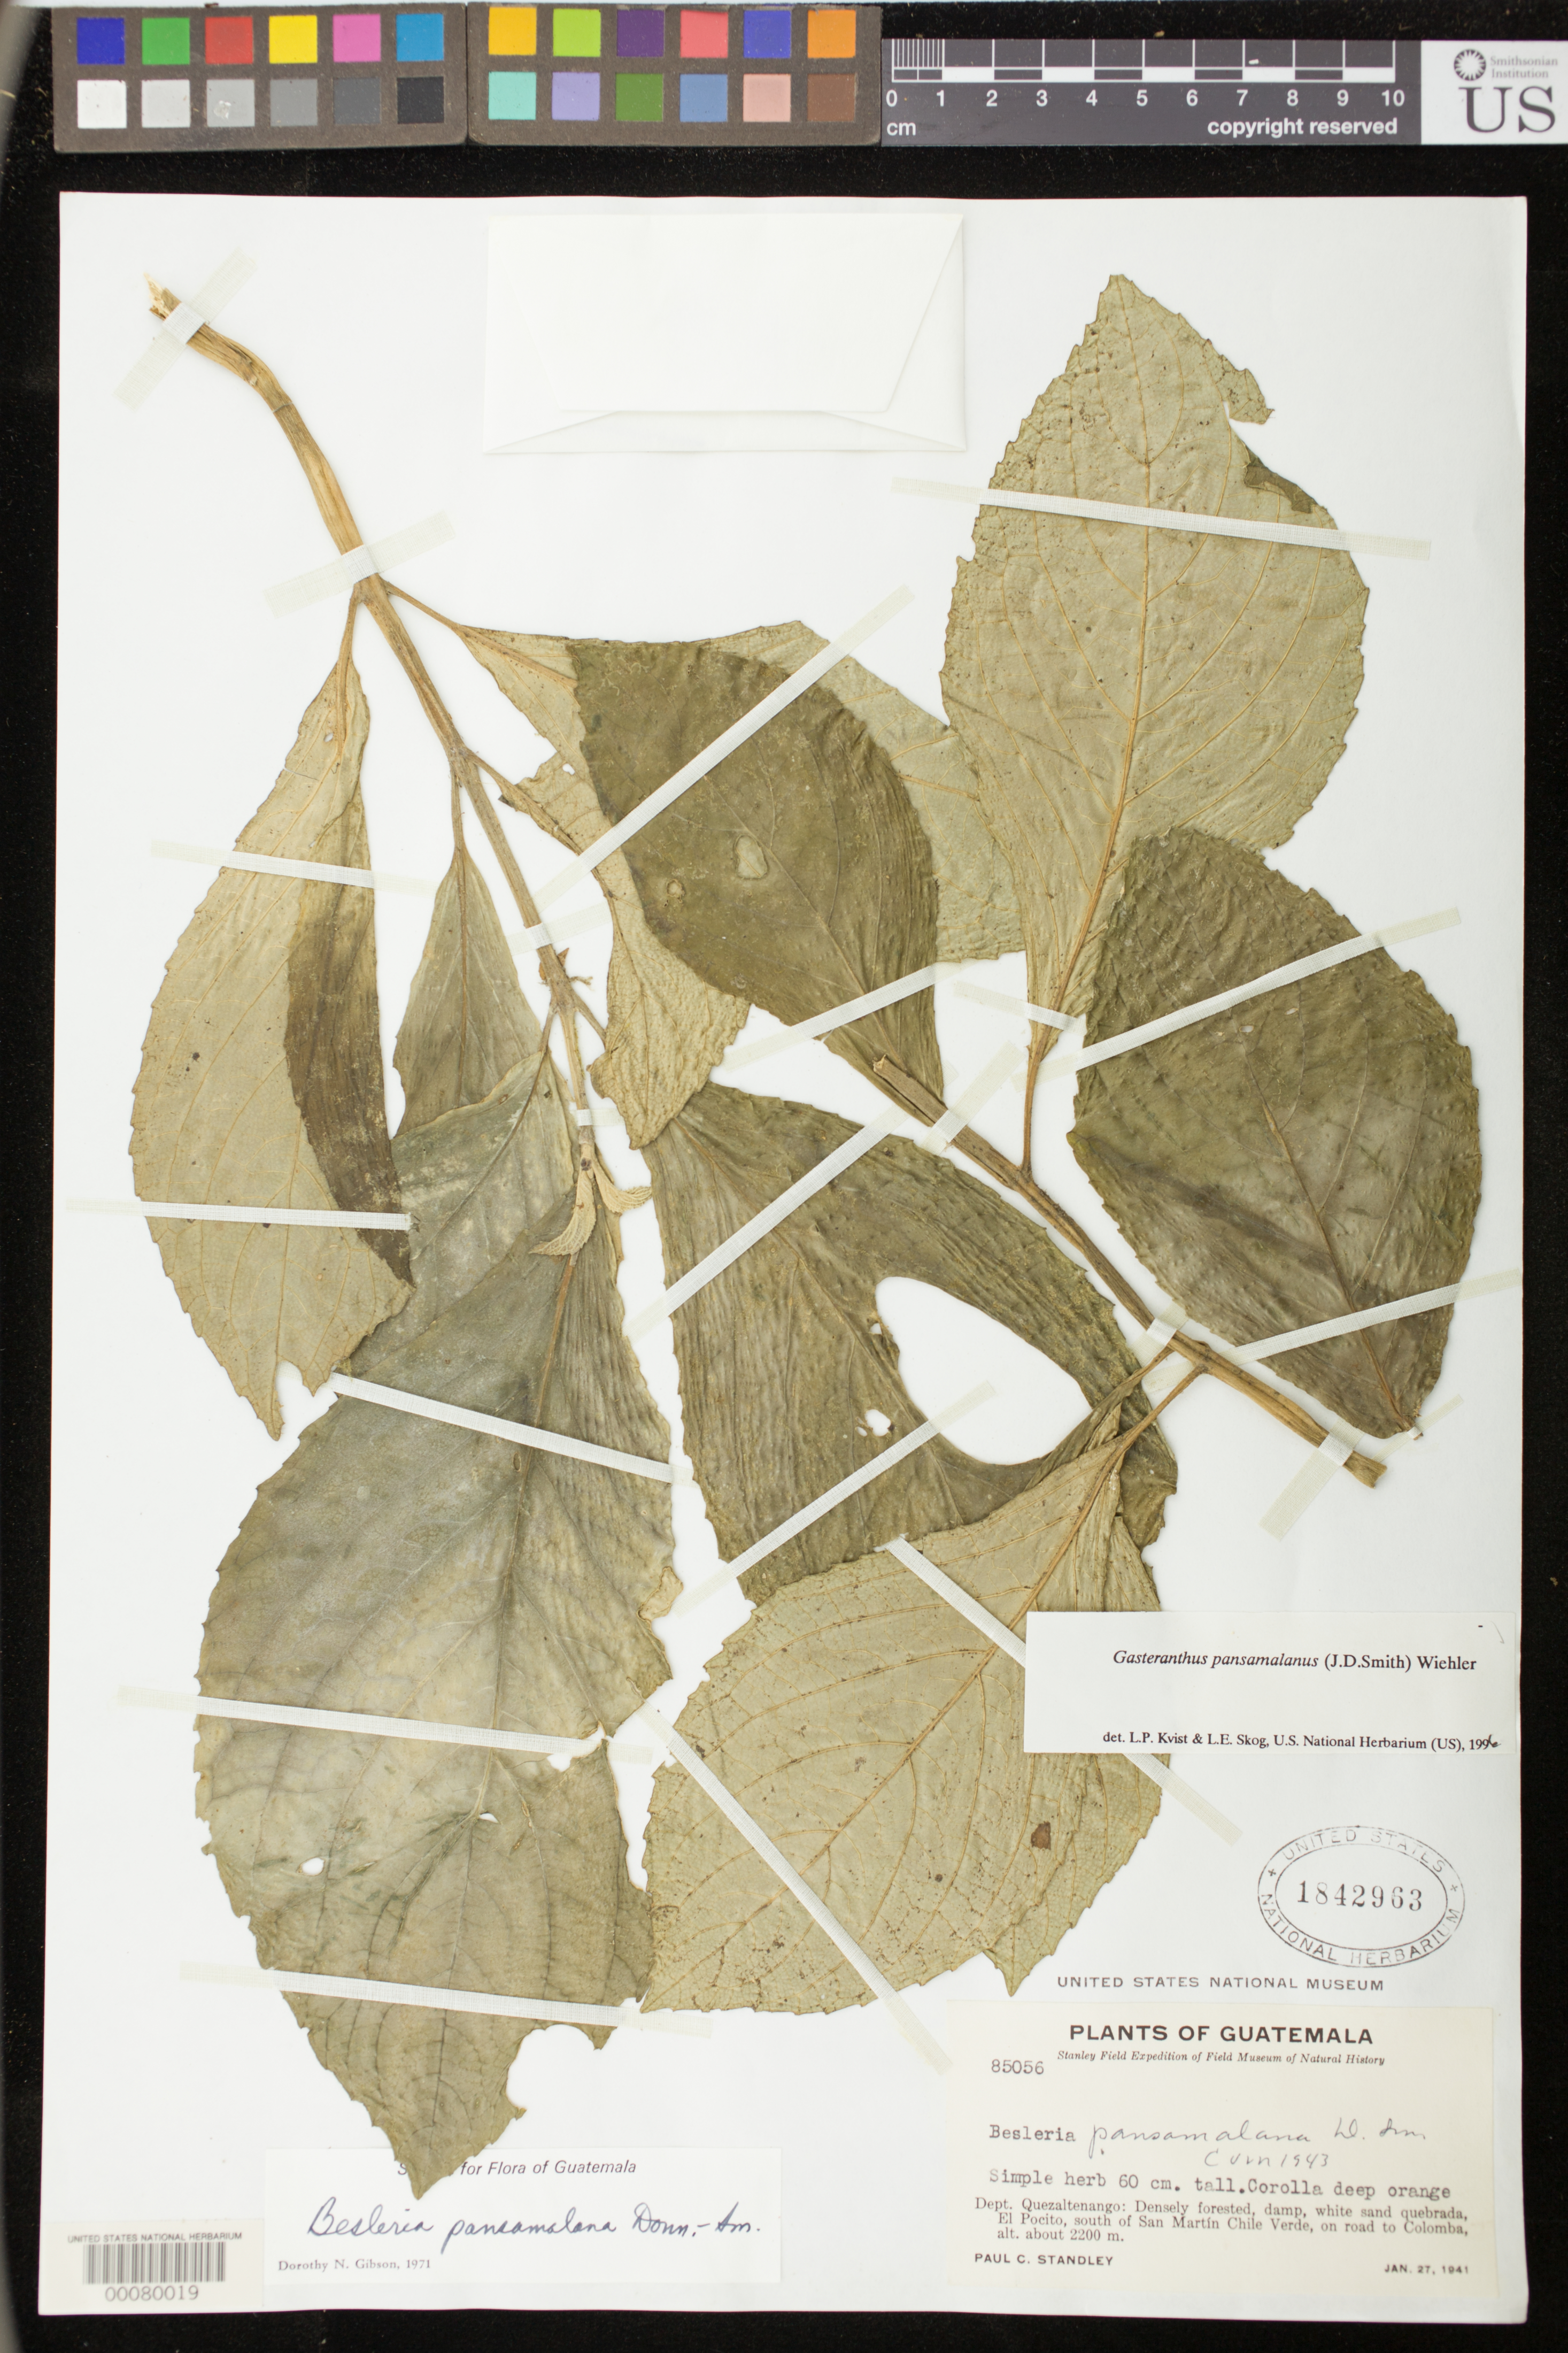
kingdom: Plantae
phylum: Tracheophyta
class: Magnoliopsida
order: Lamiales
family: Gesneriaceae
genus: Gasteranthus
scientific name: Gasteranthus pansamalanus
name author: (Donn. Sm.) Wiehler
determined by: Skog, Laurence E.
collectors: P. C. Standley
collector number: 85056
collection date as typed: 27 Jan 1941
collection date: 1941-01-27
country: Guatemala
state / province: Quetzaltenango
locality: El Pocito, S of San Martín Chile Verde, on road to Colomba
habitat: Densely forested, damp, white sand quebrada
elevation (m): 2200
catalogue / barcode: US 1842963